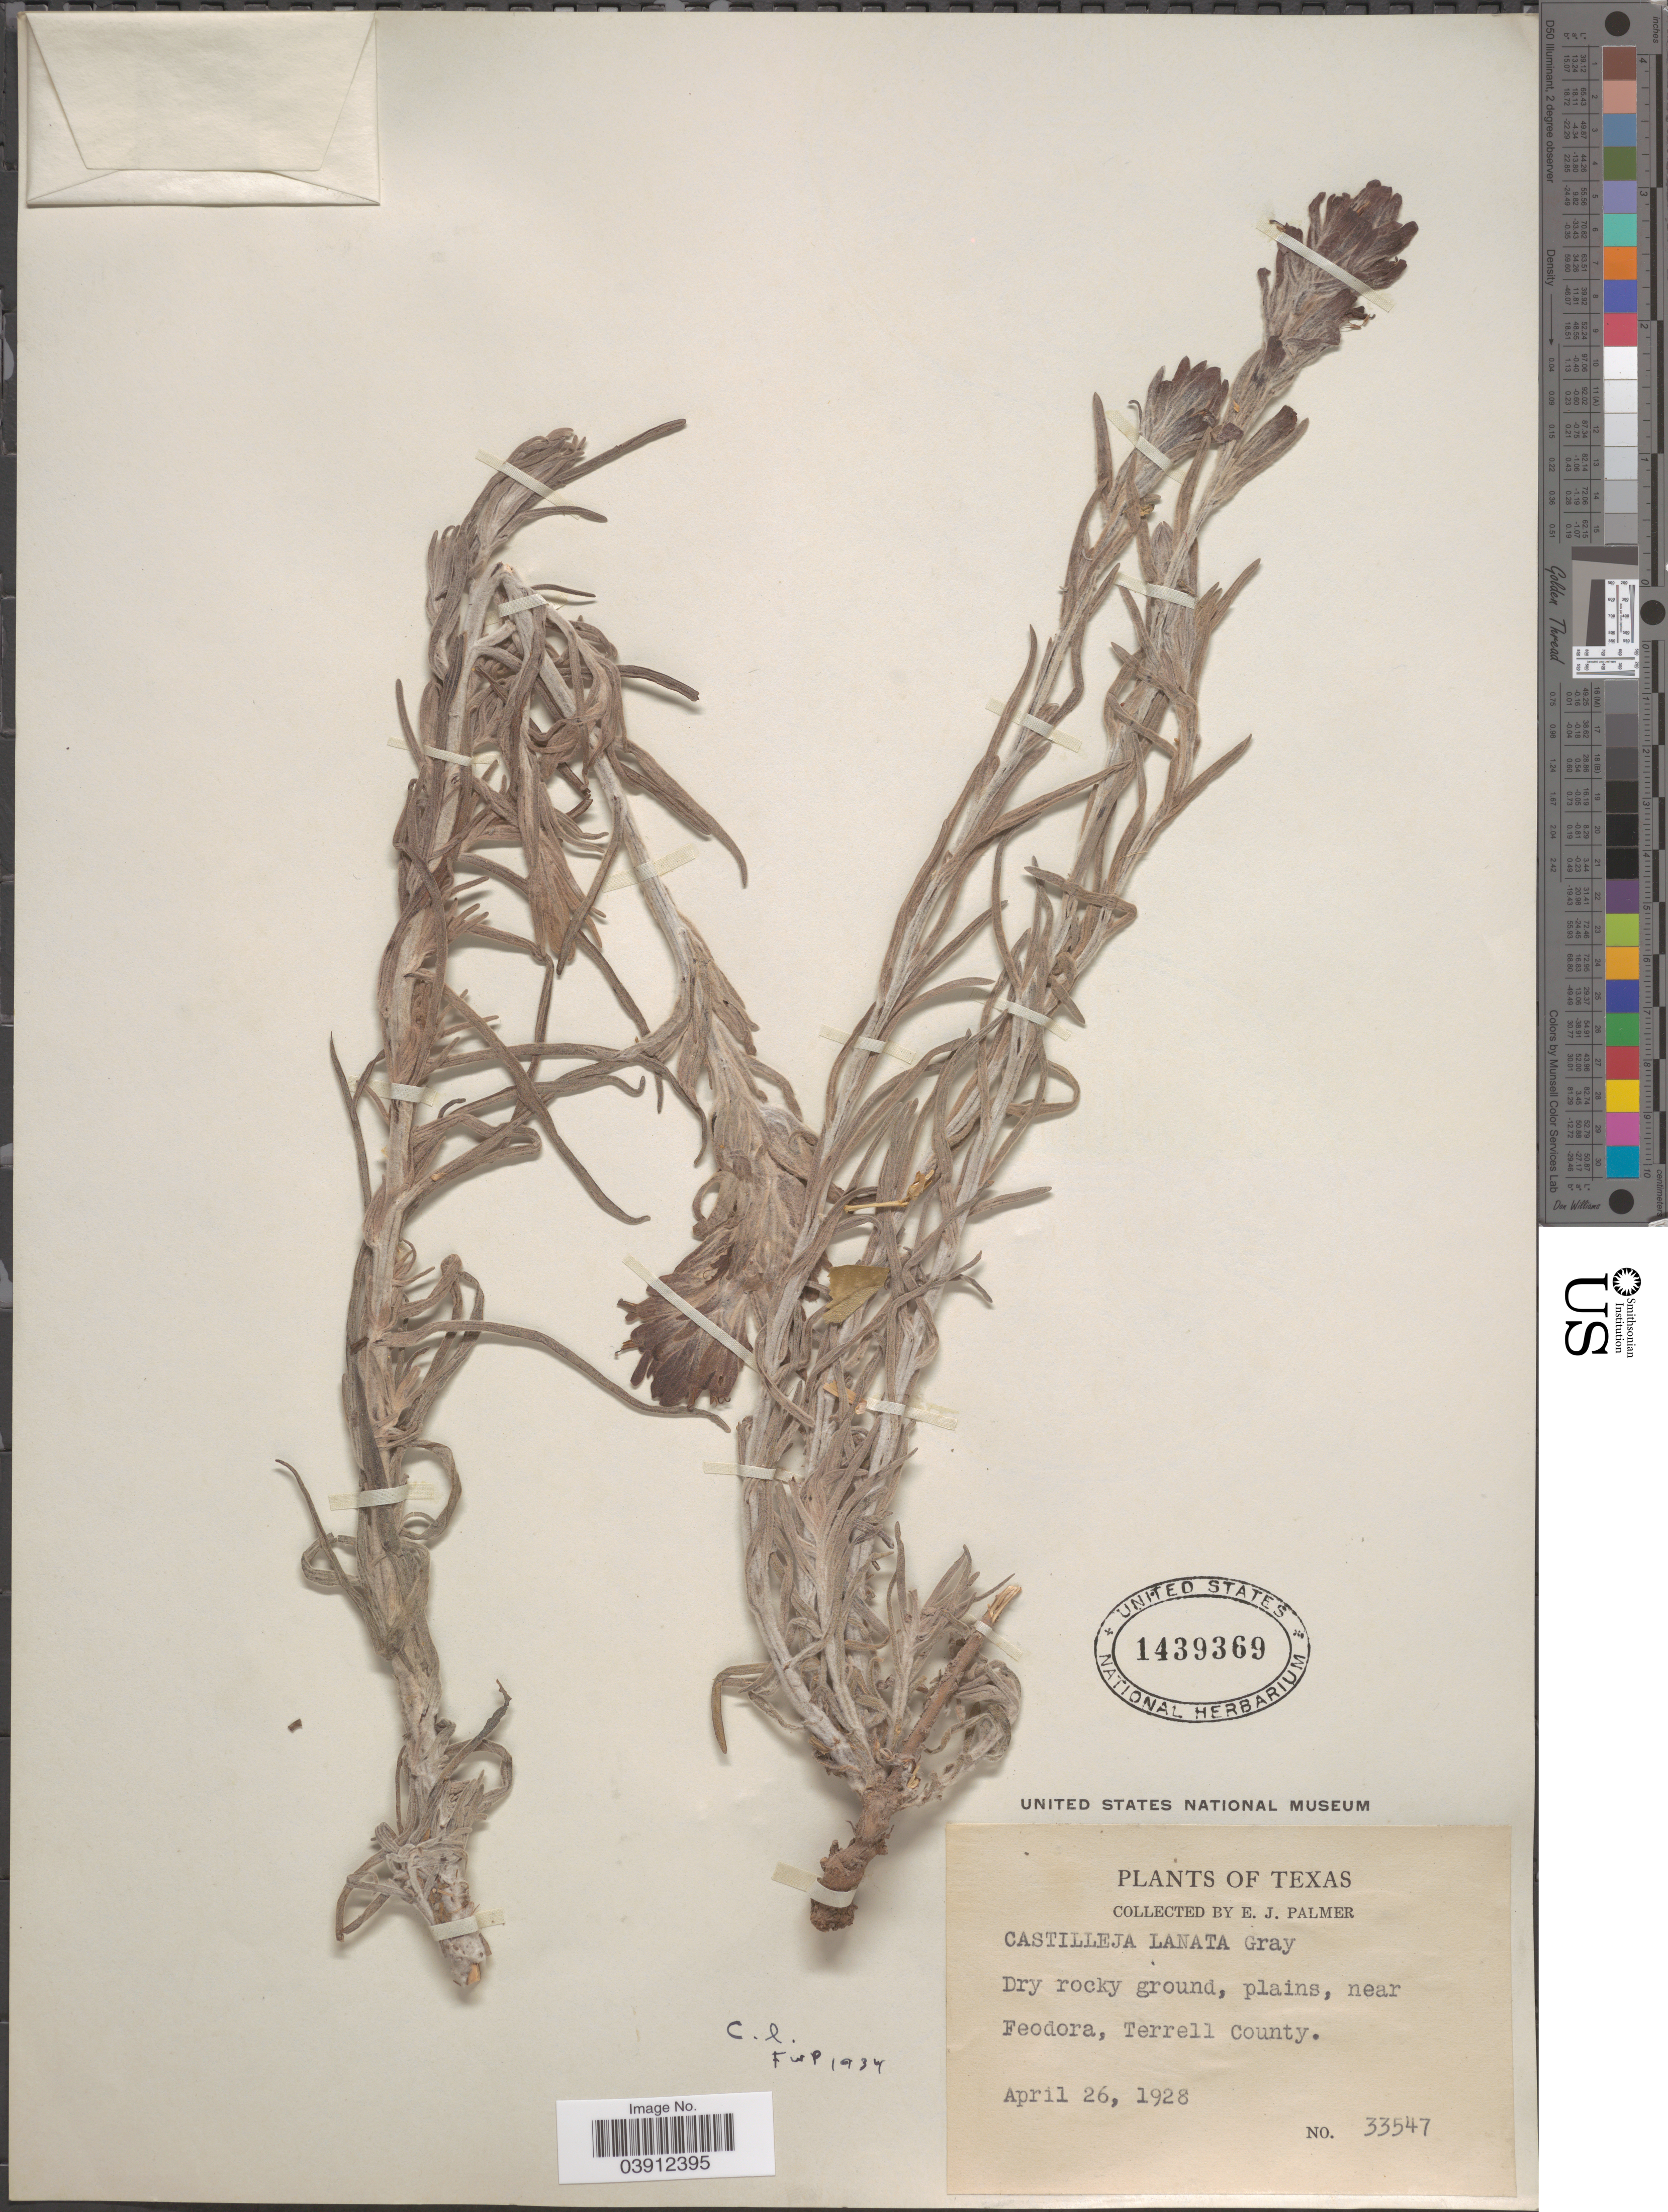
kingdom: Plantae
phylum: Tracheophyta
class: Magnoliopsida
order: Lamiales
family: Orobanchaceae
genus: Castilleja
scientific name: Castilleja lanata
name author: A. Gray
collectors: E. J. Palmer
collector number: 33547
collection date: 1928-04-26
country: United States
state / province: Texas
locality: Near Feodora, Terrell County.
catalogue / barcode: US 1439369